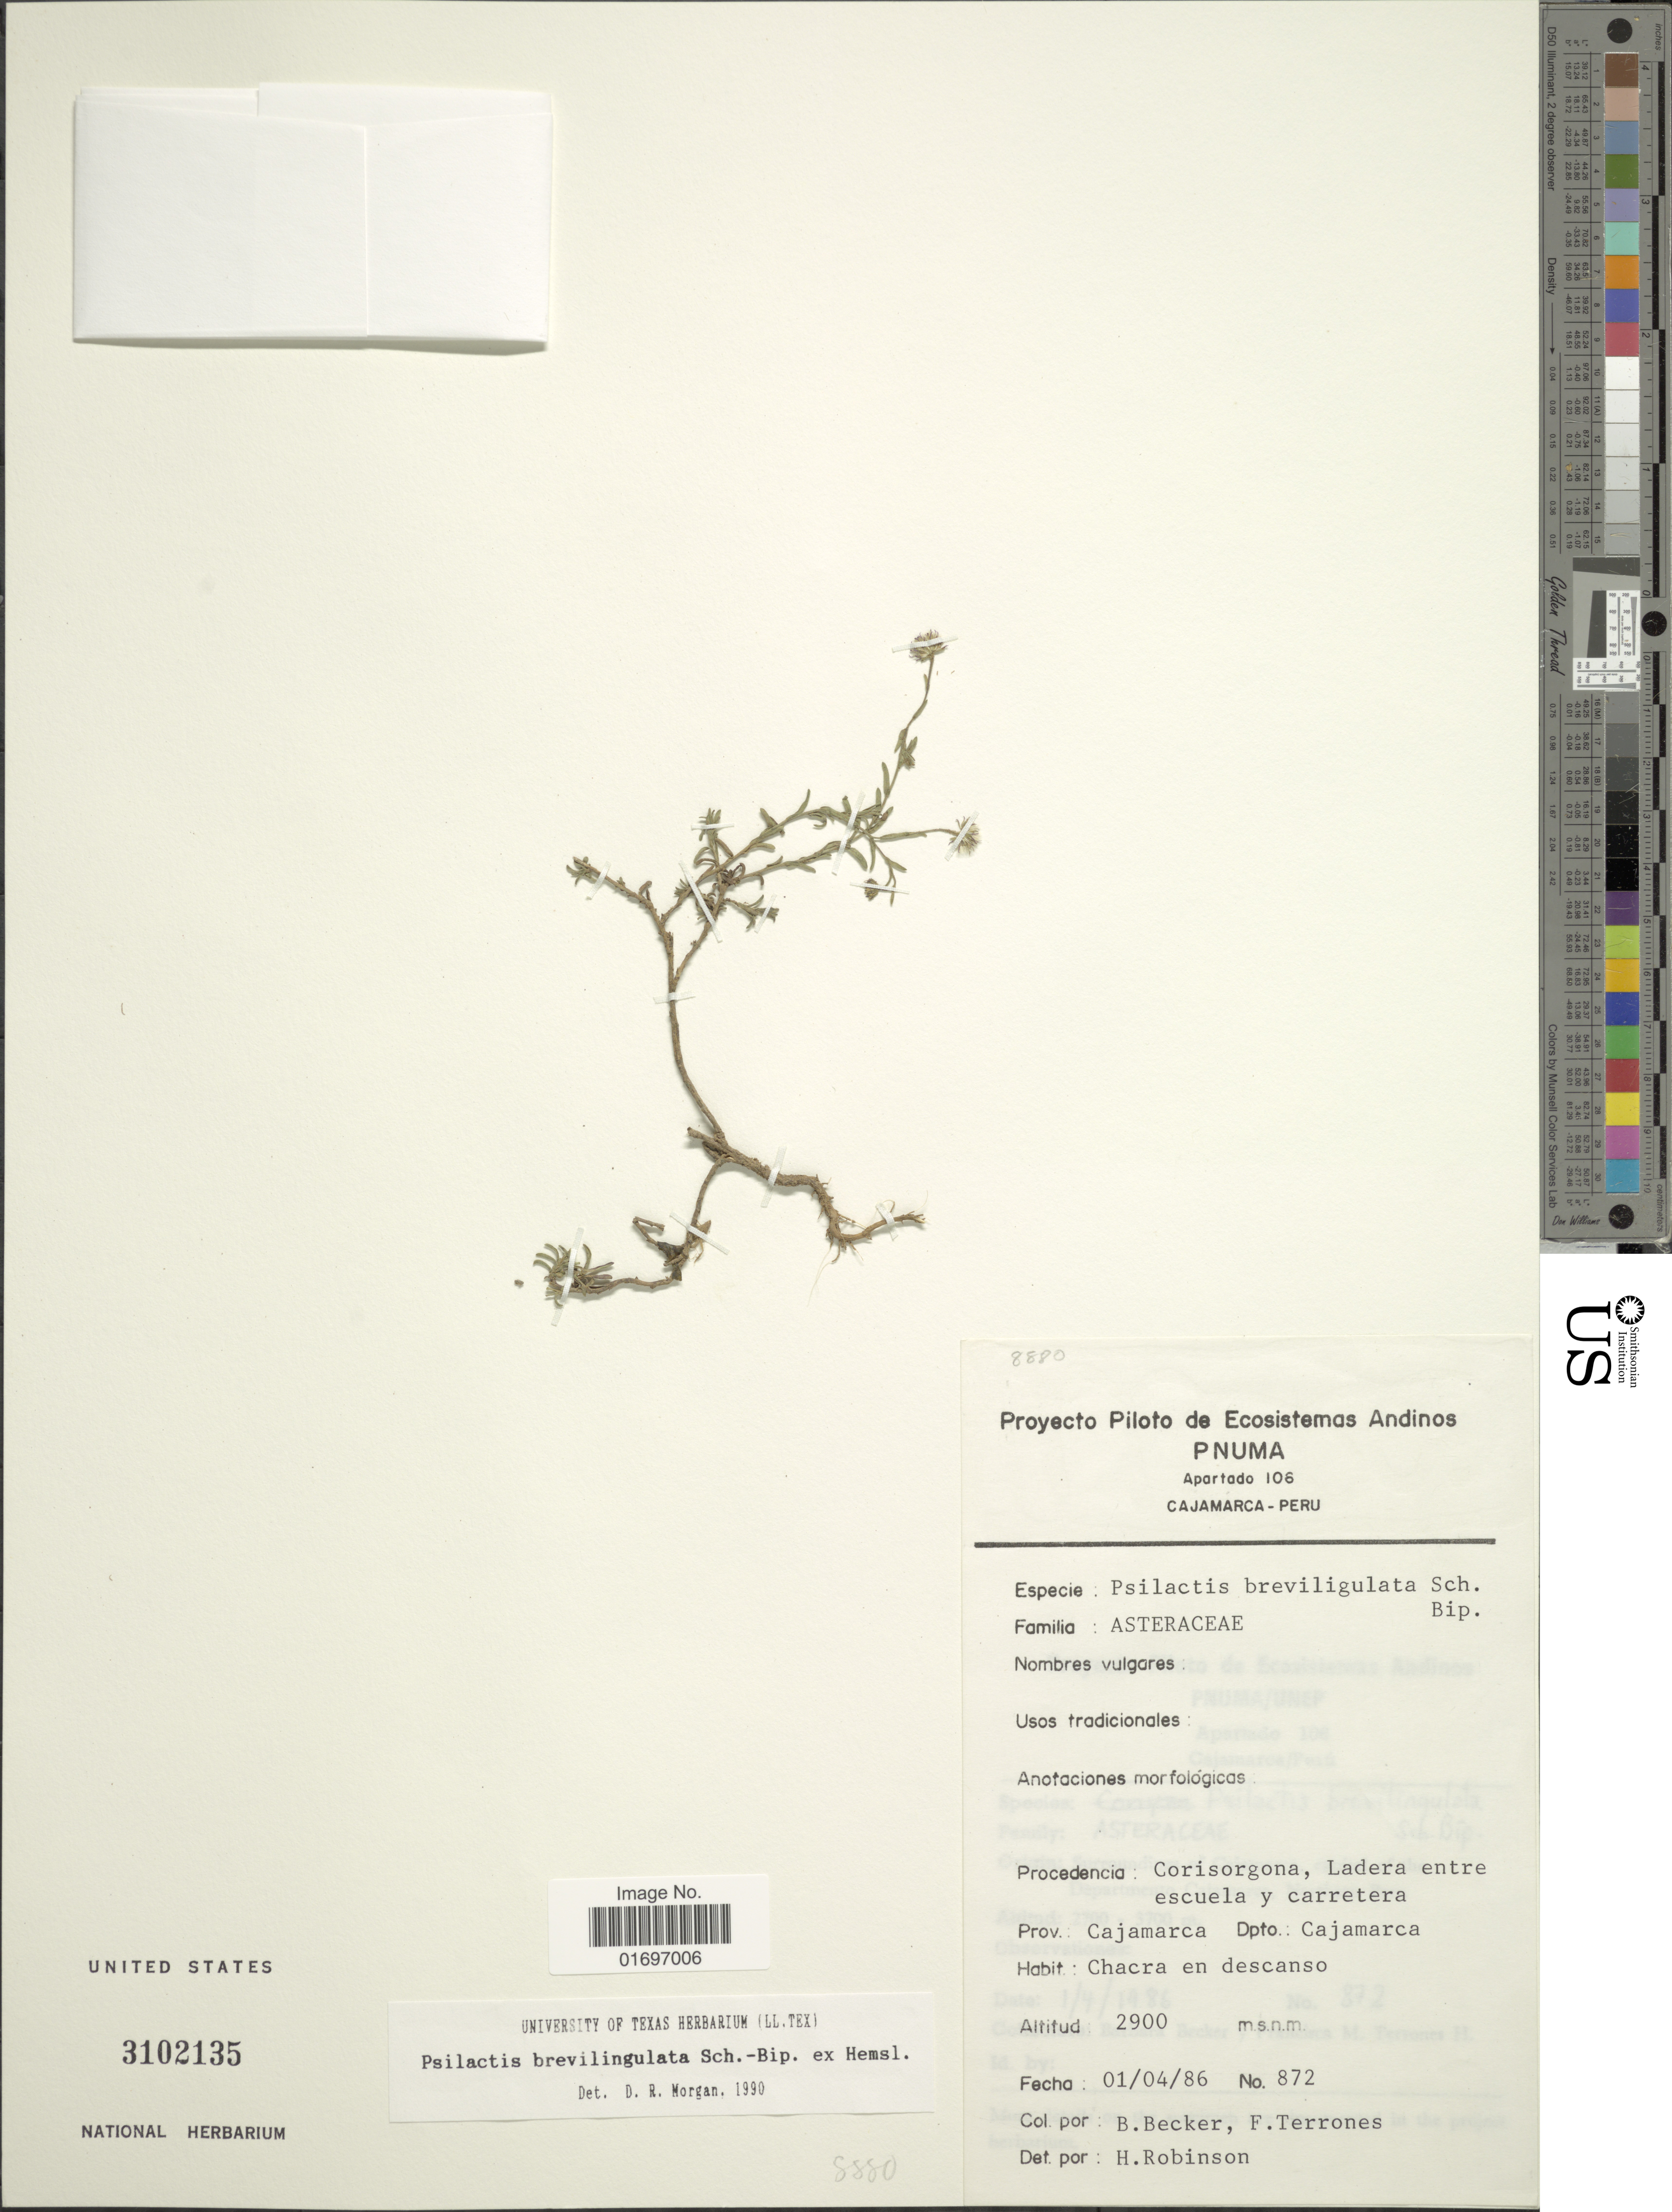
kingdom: Plantae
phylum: Tracheophyta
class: Magnoliopsida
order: Asterales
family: Asteraceae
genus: Psilactis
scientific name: Psilactis brevilingulata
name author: Sch. Bip. ex Hemsl.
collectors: B. Becker & F. Terrones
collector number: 872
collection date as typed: Transcribed d/m/y: 1/4/86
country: Peru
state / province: Cajamarca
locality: Corisorgona, Ladera entre escuela y carretera. Prov.: Cajamarca. Dpto.: Cajamarca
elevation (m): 2900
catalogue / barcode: US 3102135